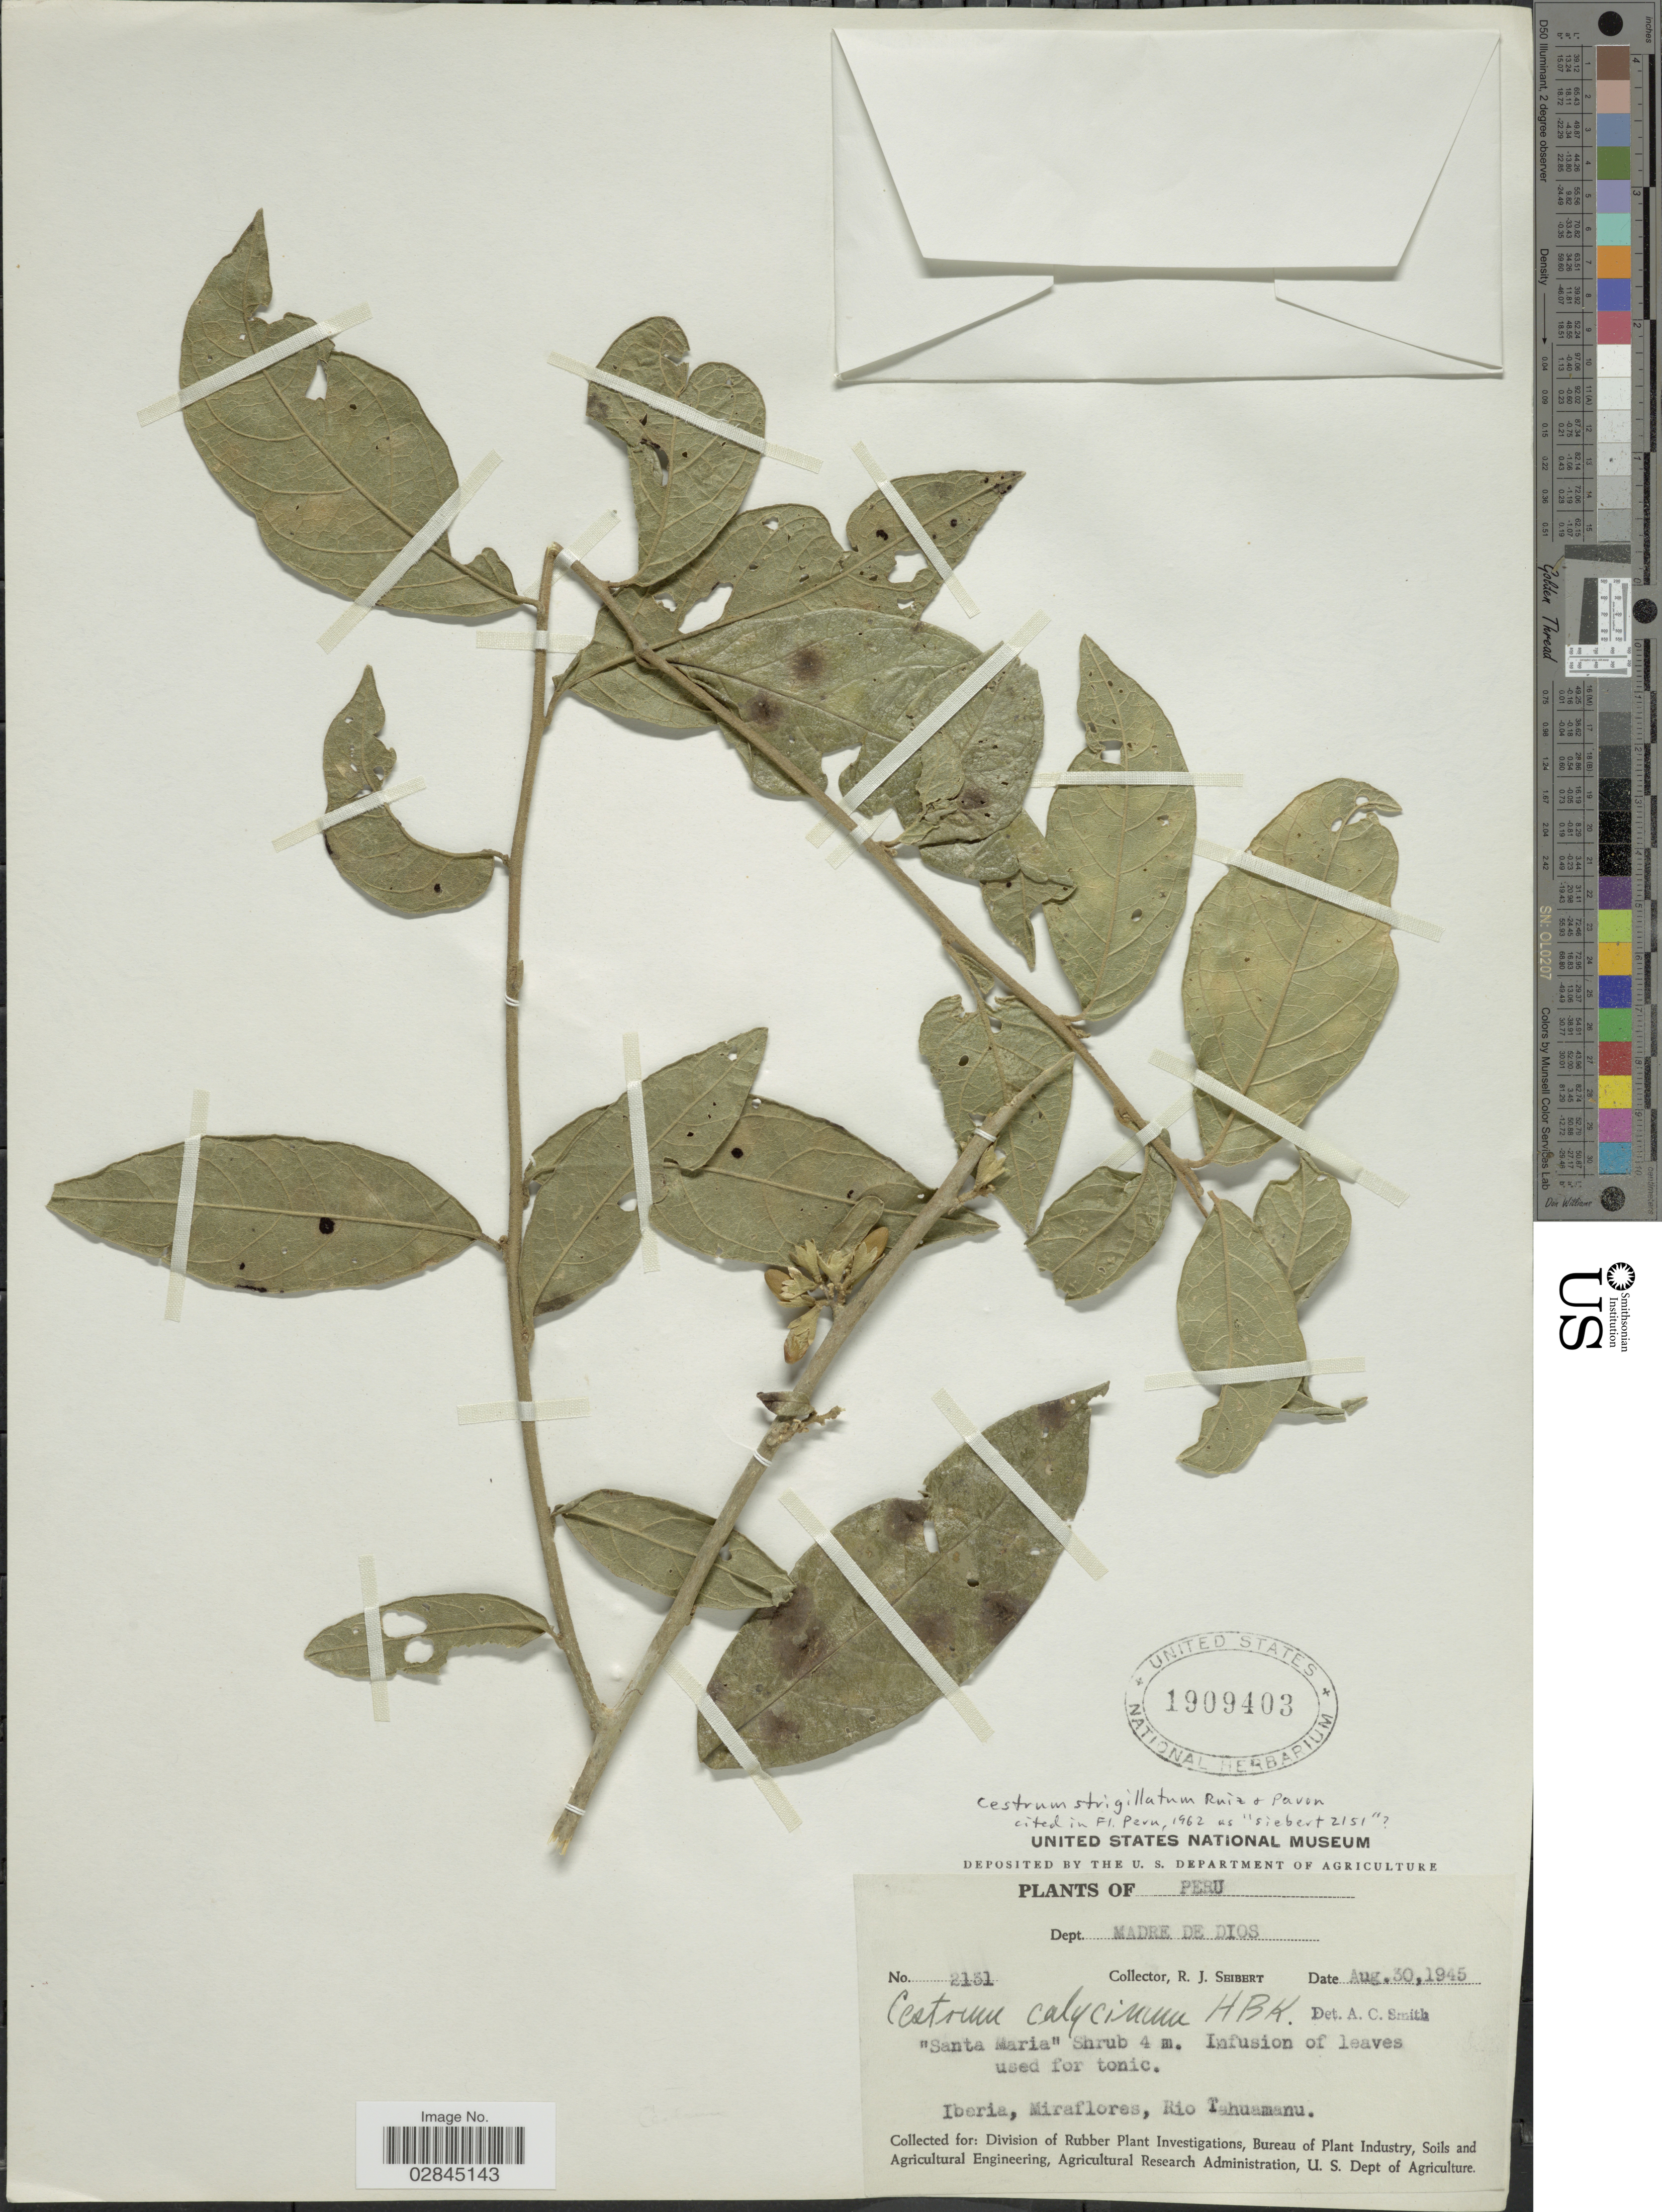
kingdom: Plantae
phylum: Tracheophyta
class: Magnoliopsida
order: Solanales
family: Solanaceae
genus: Cestrum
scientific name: Cestrum strigilatum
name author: Ruiz & Pav.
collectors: R. J. Seibert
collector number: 2131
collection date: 1945-08-30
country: Peru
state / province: Madre de Dios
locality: Dept. Madre de Dios. Iberia, Miraflores, Rio Tahuamanu.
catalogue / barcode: US 1909403